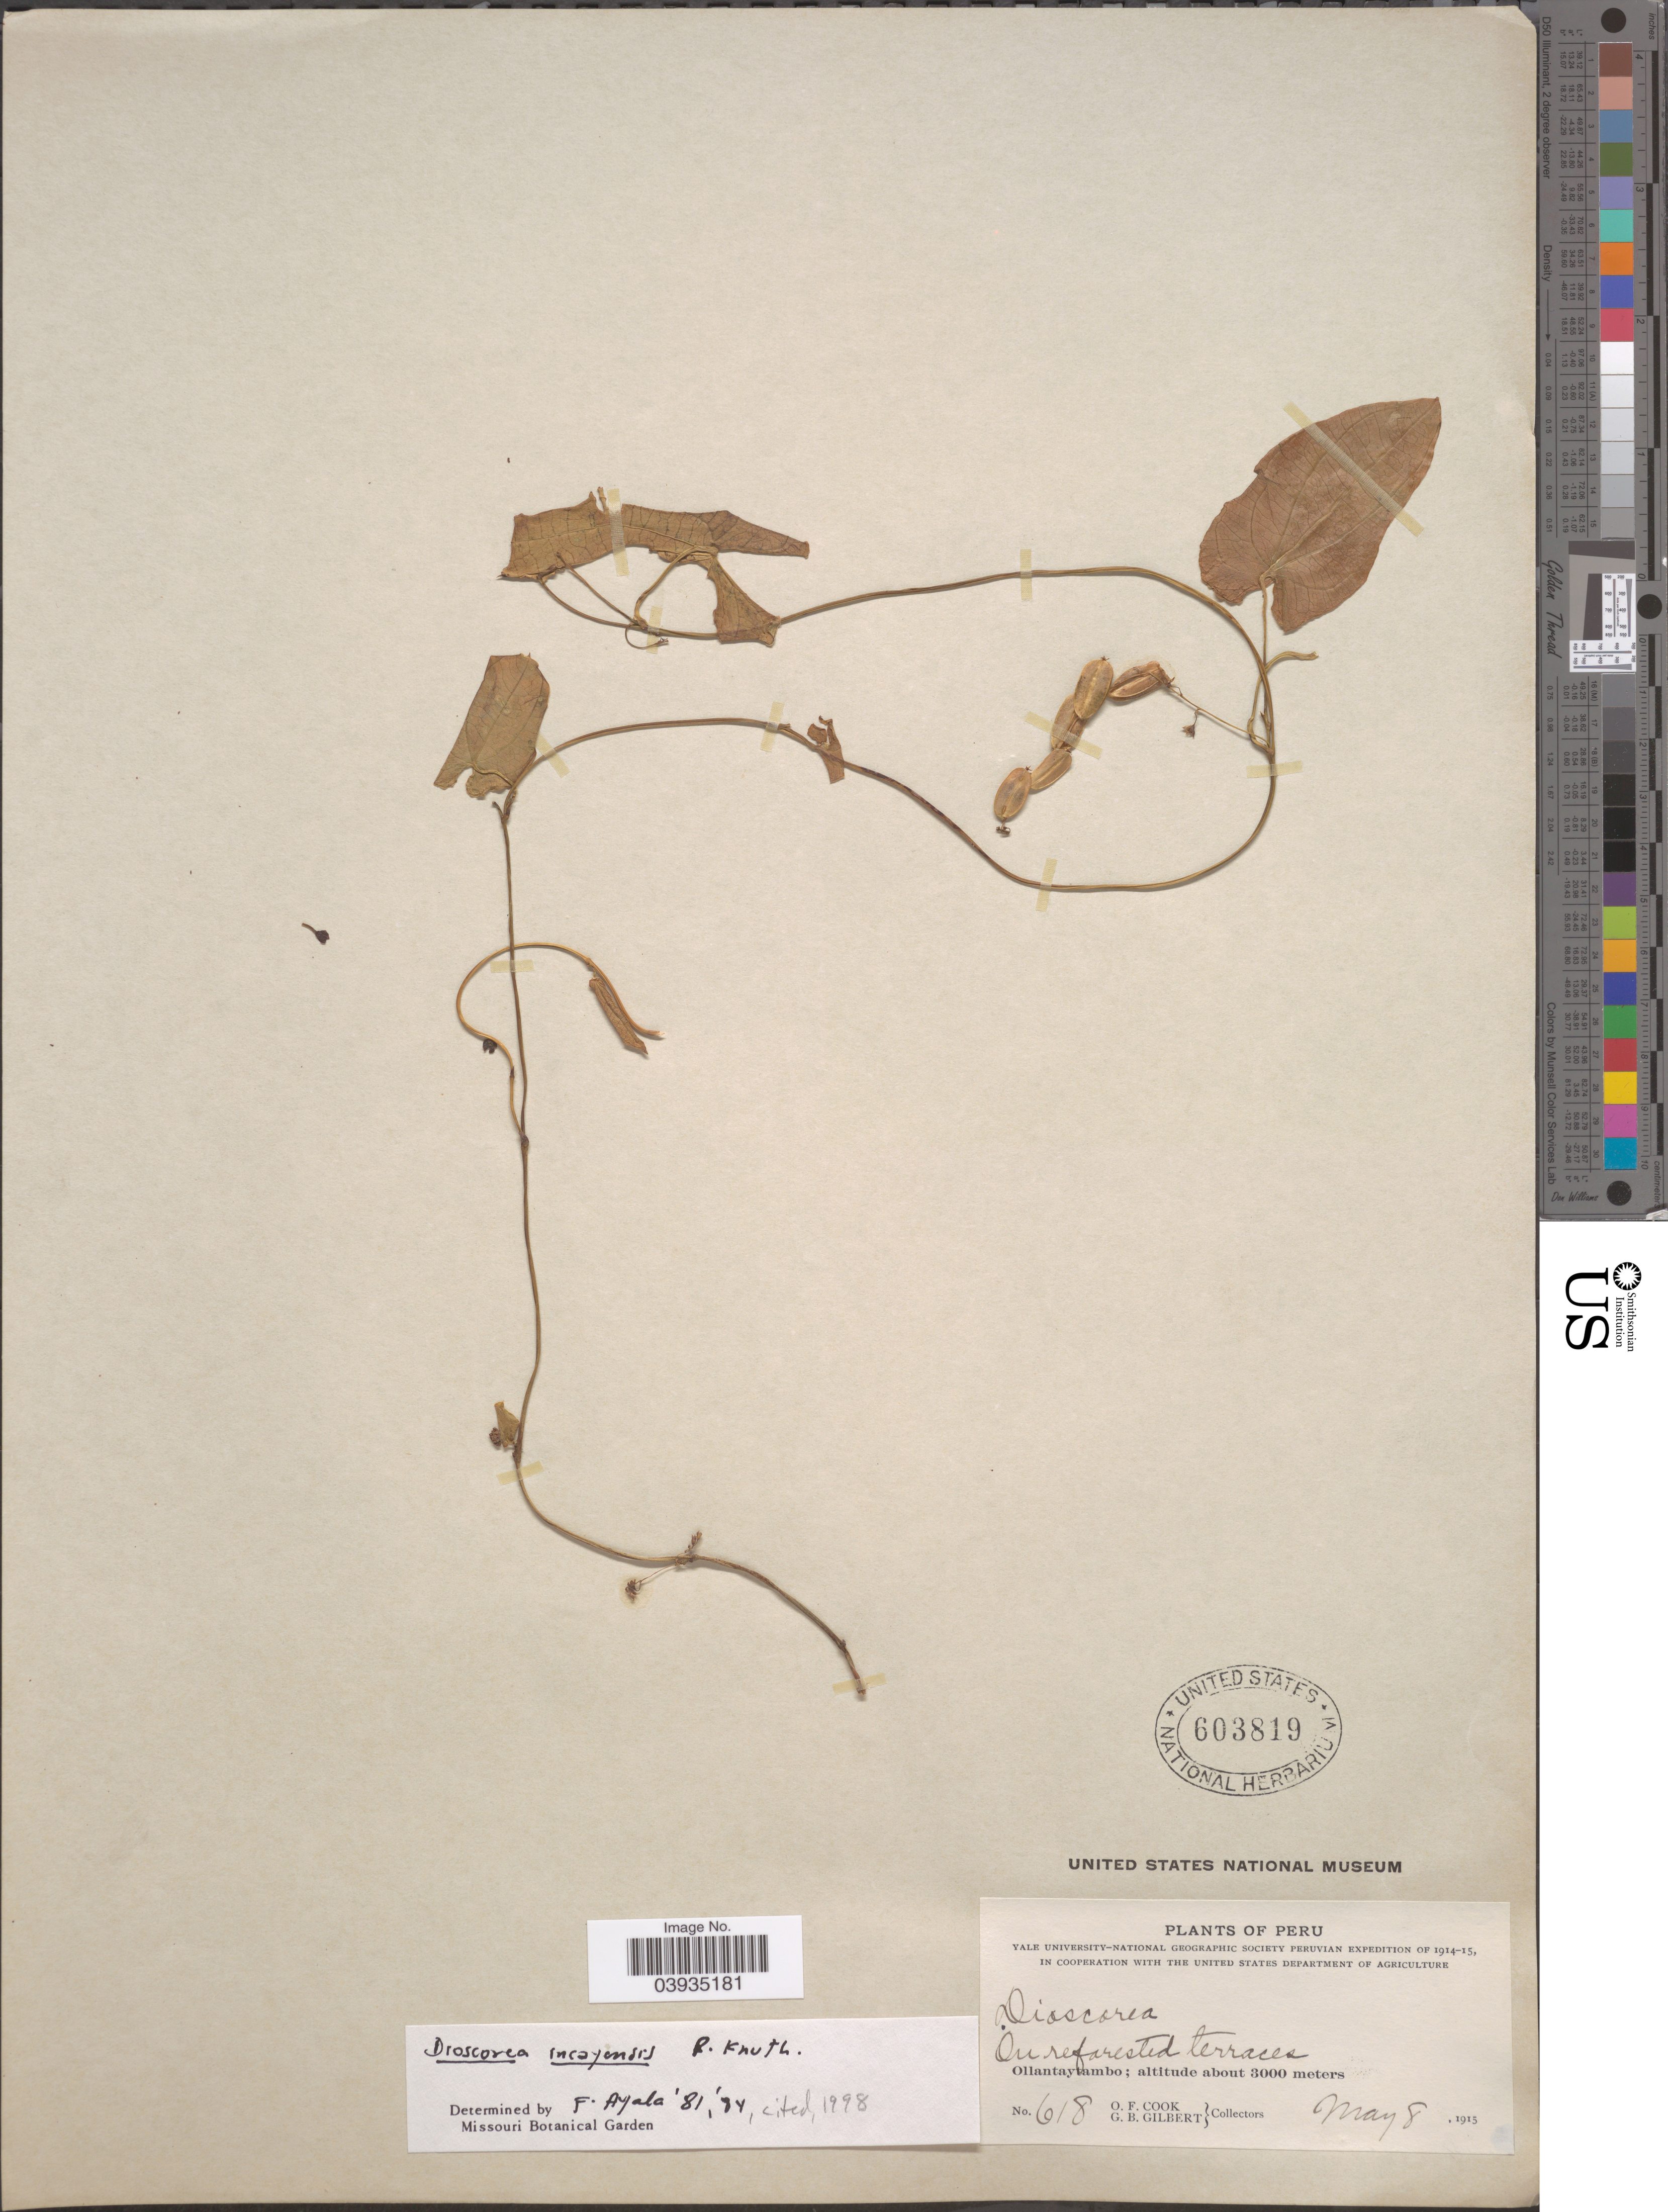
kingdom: Plantae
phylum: Tracheophyta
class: Liliopsida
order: Dioscoreales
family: Dioscoreaceae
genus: Dioscorea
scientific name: Dioscorea incayensis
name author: R. Knuth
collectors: O. F. Cook & G. B. Gilbert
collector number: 618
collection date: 1915-05-08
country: Peru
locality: Ollantaytambo.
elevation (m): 3000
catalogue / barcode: US 603819